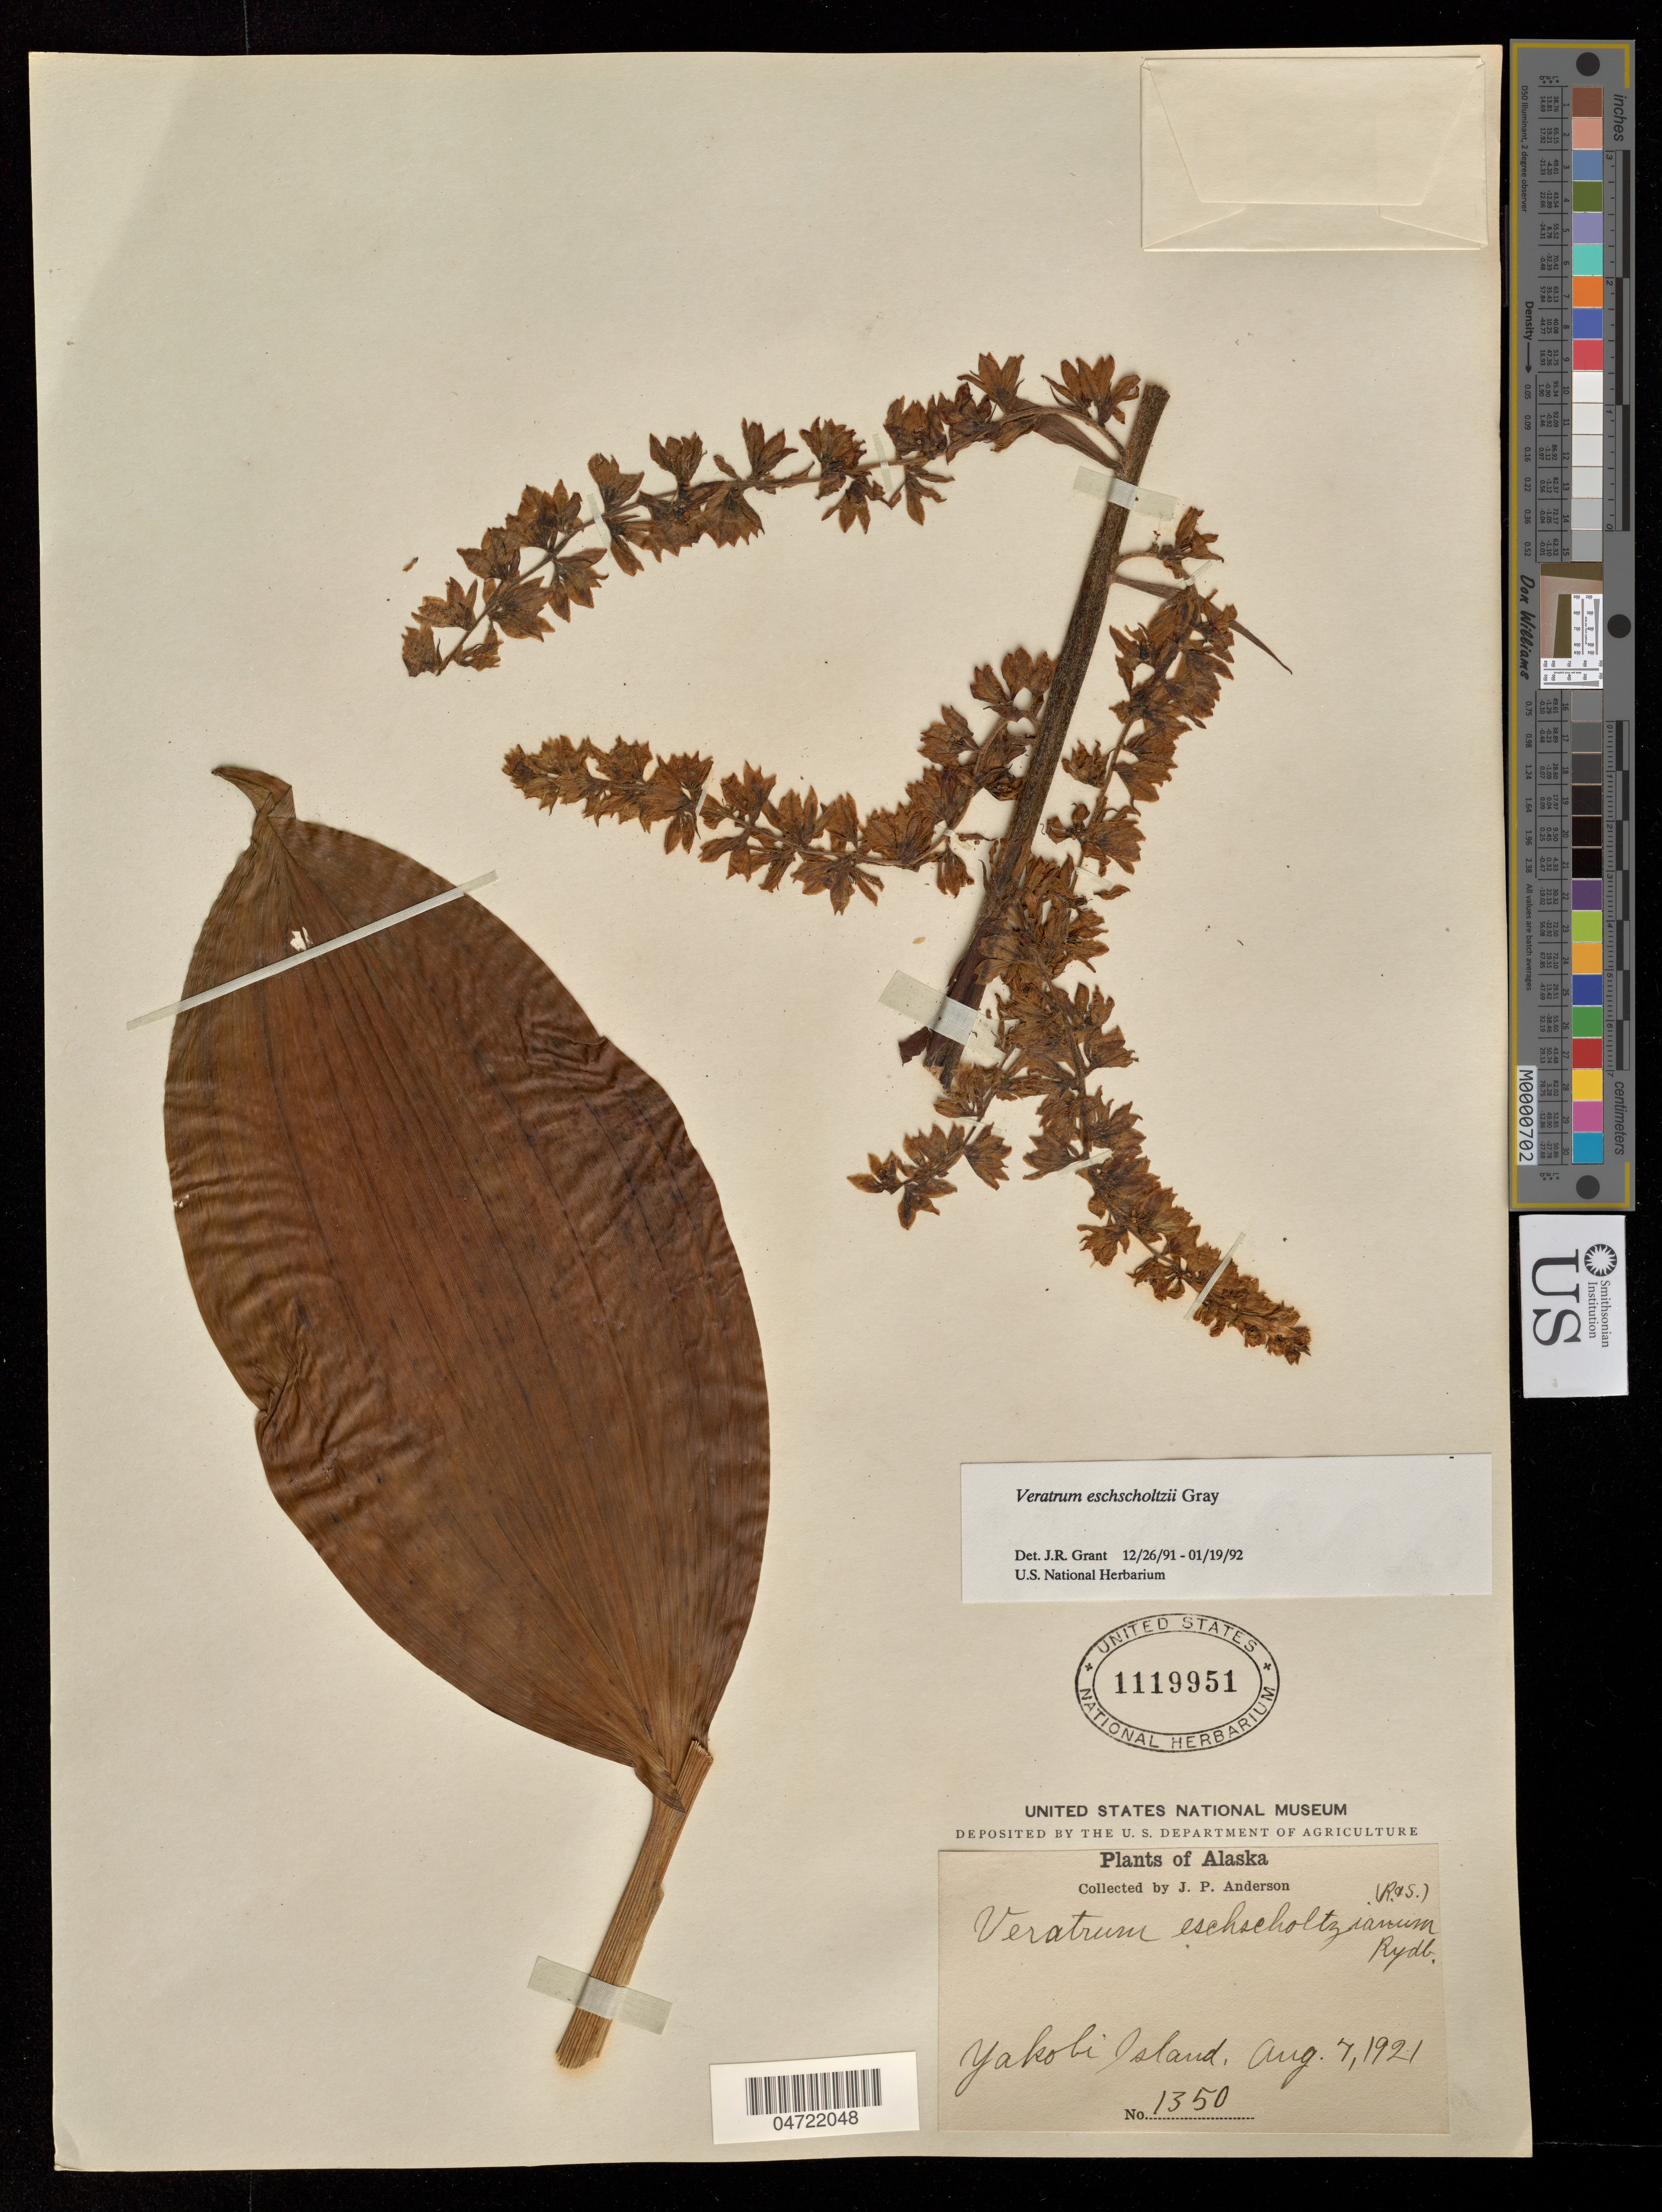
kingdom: Plantae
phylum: Tracheophyta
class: Liliopsida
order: Liliales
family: Melanthiaceae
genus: Veratrum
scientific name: Veratrum eschscholtzii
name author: A. Gray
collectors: J. P. Anderson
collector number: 1350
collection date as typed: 07 Aug 1921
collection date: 1921-08-07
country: United States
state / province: Alaska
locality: Yakobi Island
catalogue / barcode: US 1119951